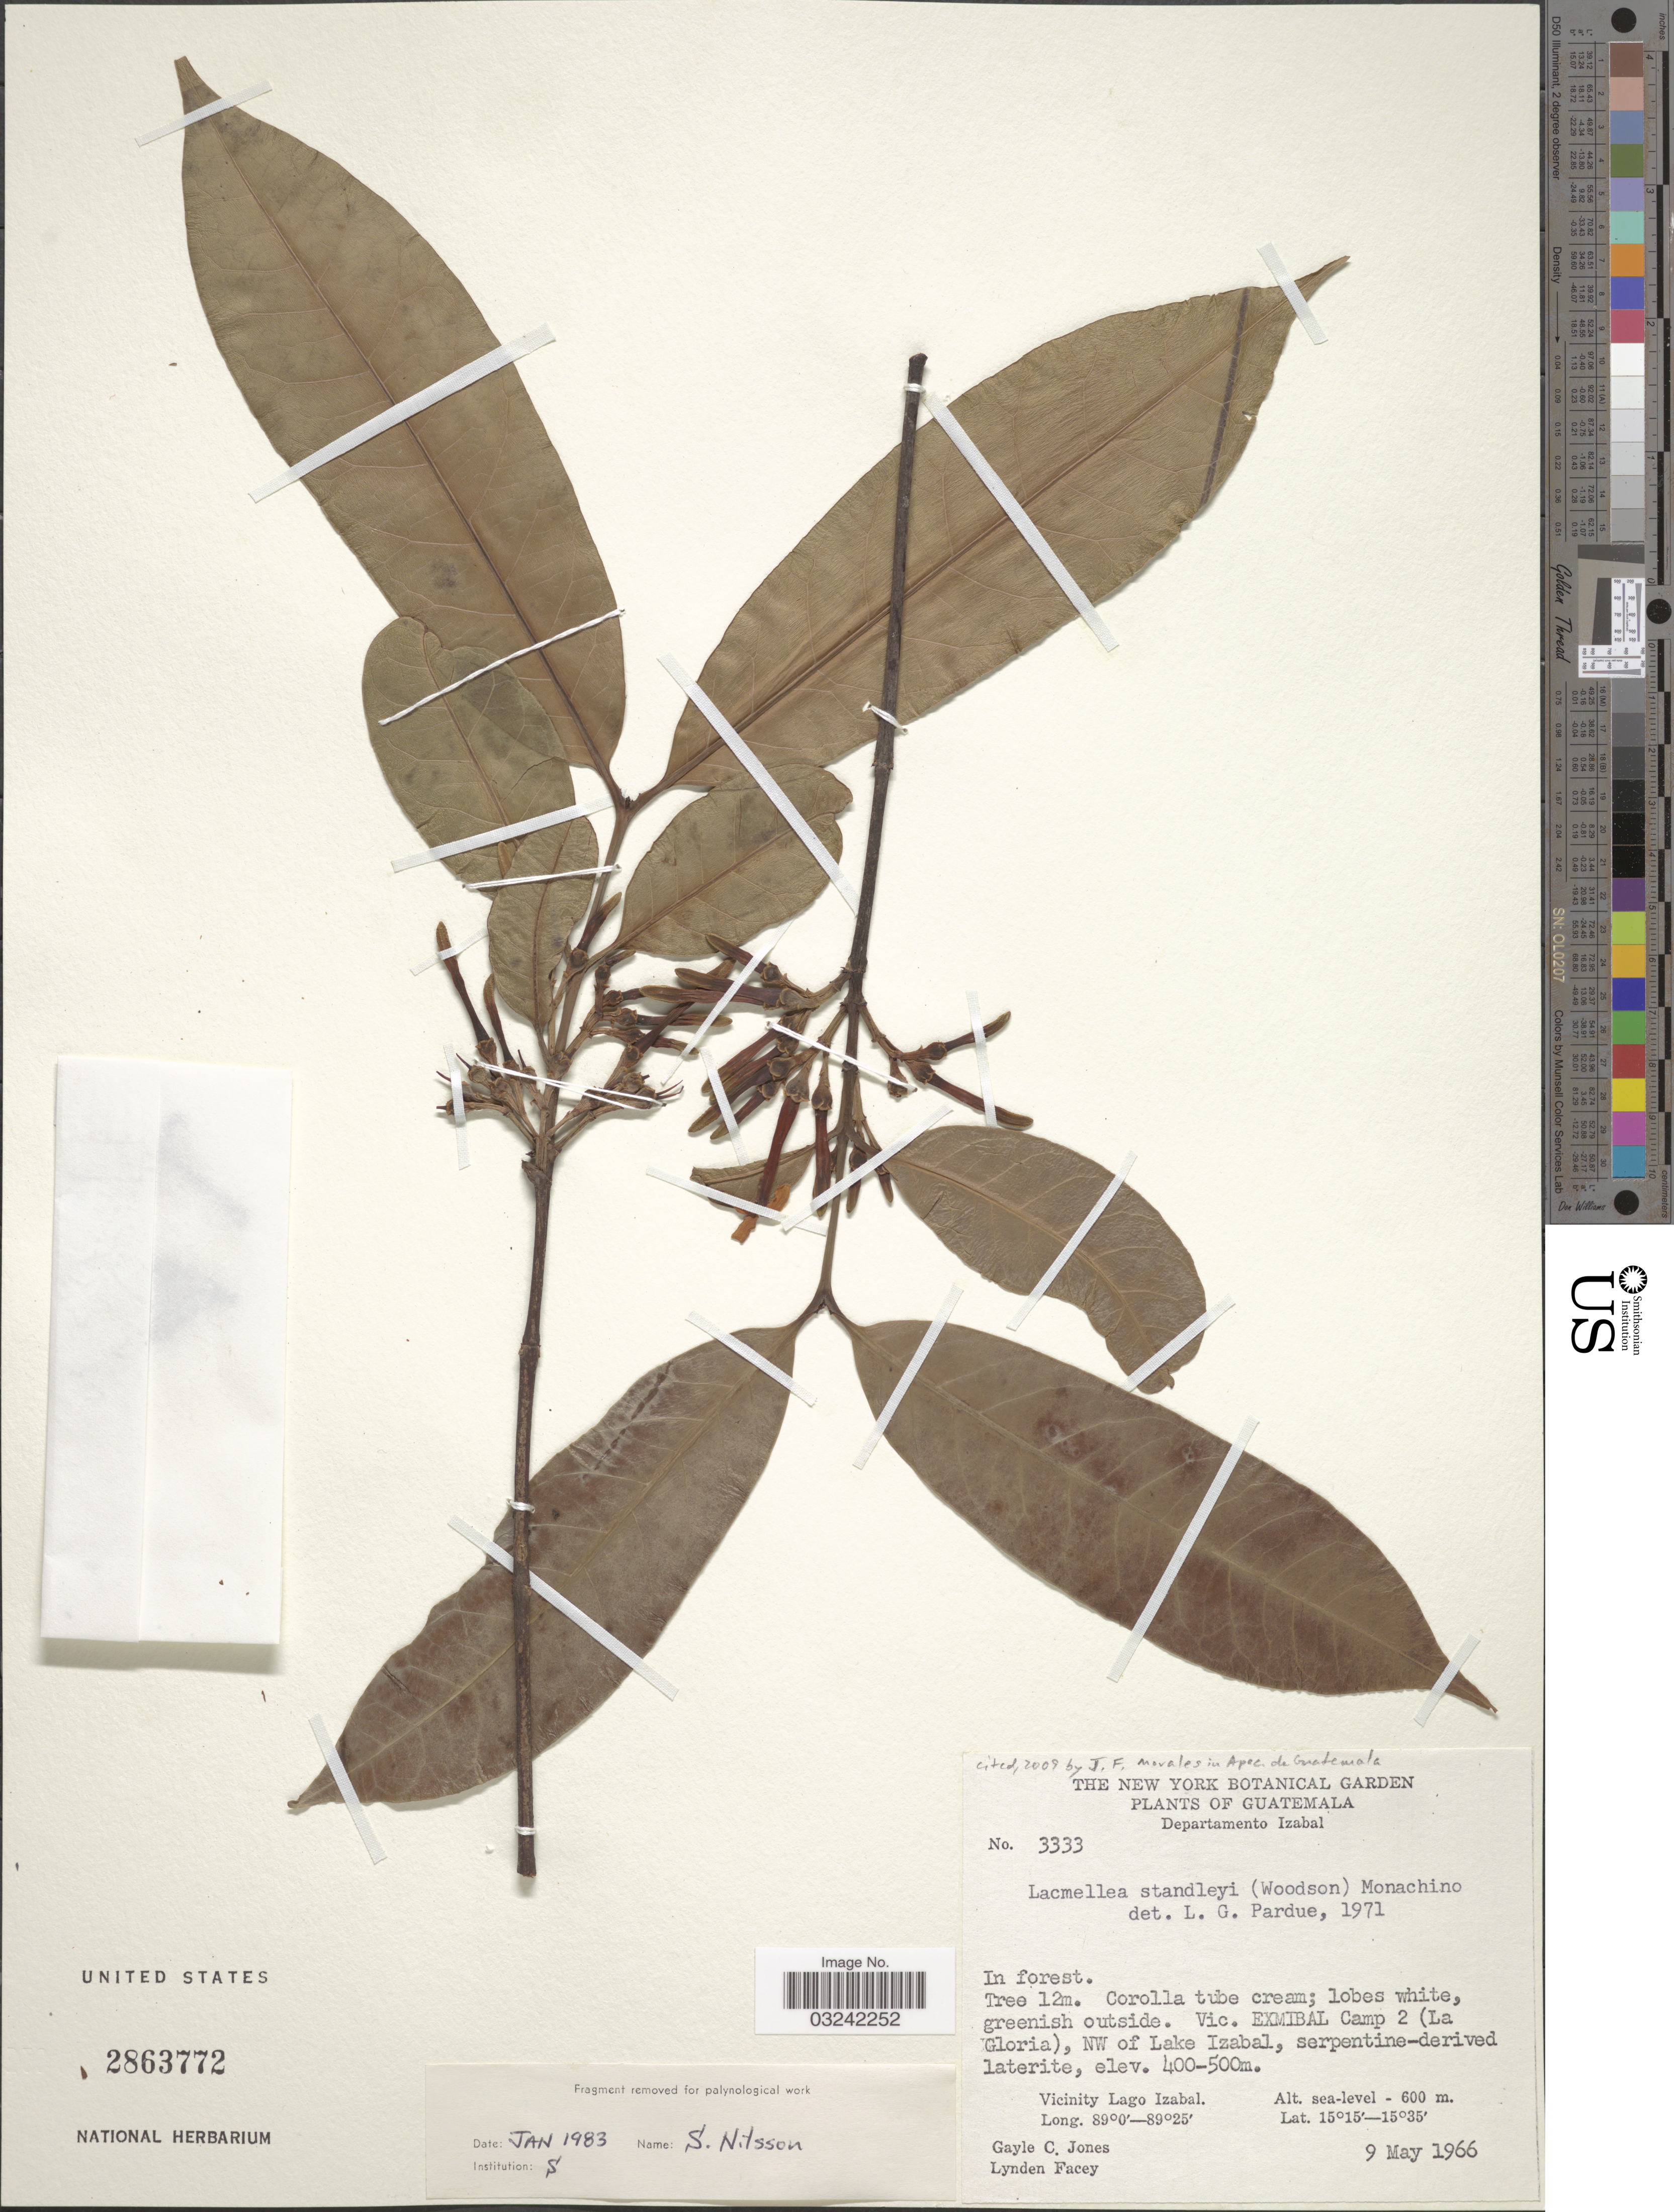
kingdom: Plantae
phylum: Tracheophyta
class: Magnoliopsida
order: Gentianales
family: Apocynaceae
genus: Lacmellea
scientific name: Lacmellea standleyi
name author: (Woodson) Monach.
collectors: G. C. Jones & L. Facey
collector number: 3333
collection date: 1966-05-09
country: Guatemala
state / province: Izabal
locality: Departamento Izabal. Vic. EXMIBAL Camp 2 (La Gloria), NW of Lake Izabal. Vicinity of Lago Izabal.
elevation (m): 0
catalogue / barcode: US 2863772